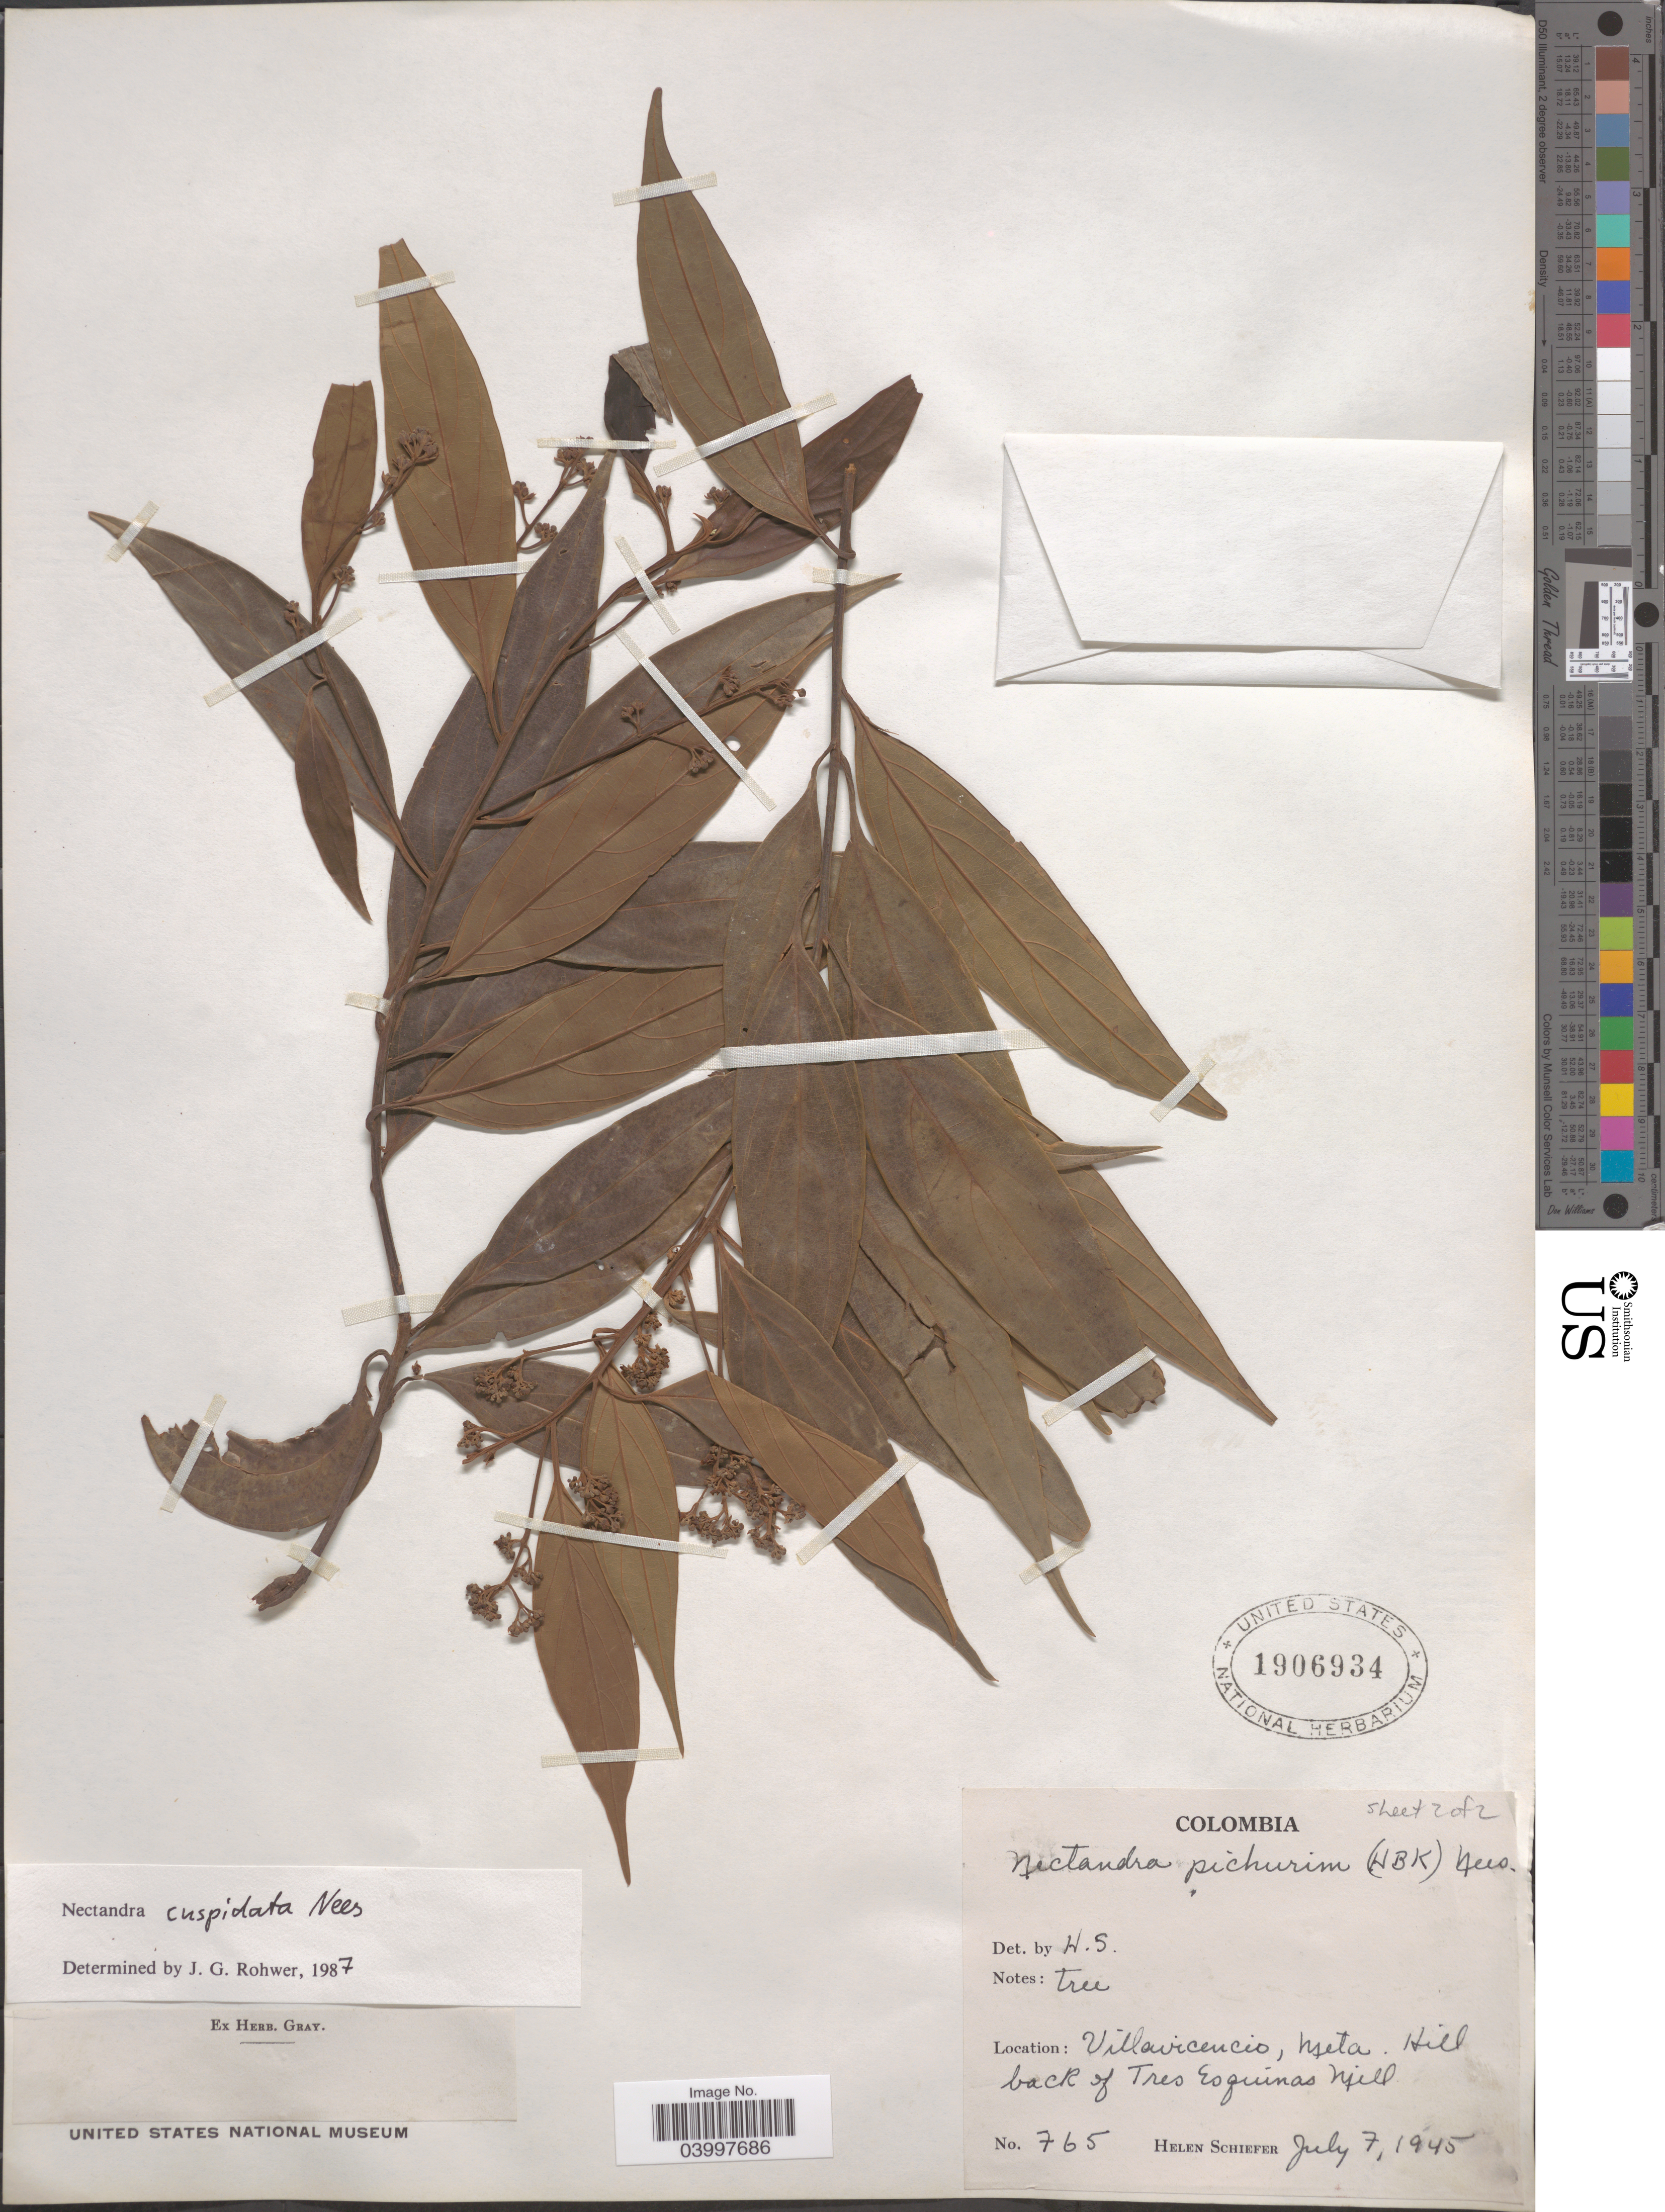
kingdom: Plantae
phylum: Tracheophyta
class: Magnoliopsida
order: Laurales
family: Lauraceae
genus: Nectandra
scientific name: Nectandra cuspidata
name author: Nees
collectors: H. Schiefer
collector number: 765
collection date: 1945-07-07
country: Colombia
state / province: Meta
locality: Villavicencio. Hill back of Molino Tres Esquinas Mill.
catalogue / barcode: US 1906934